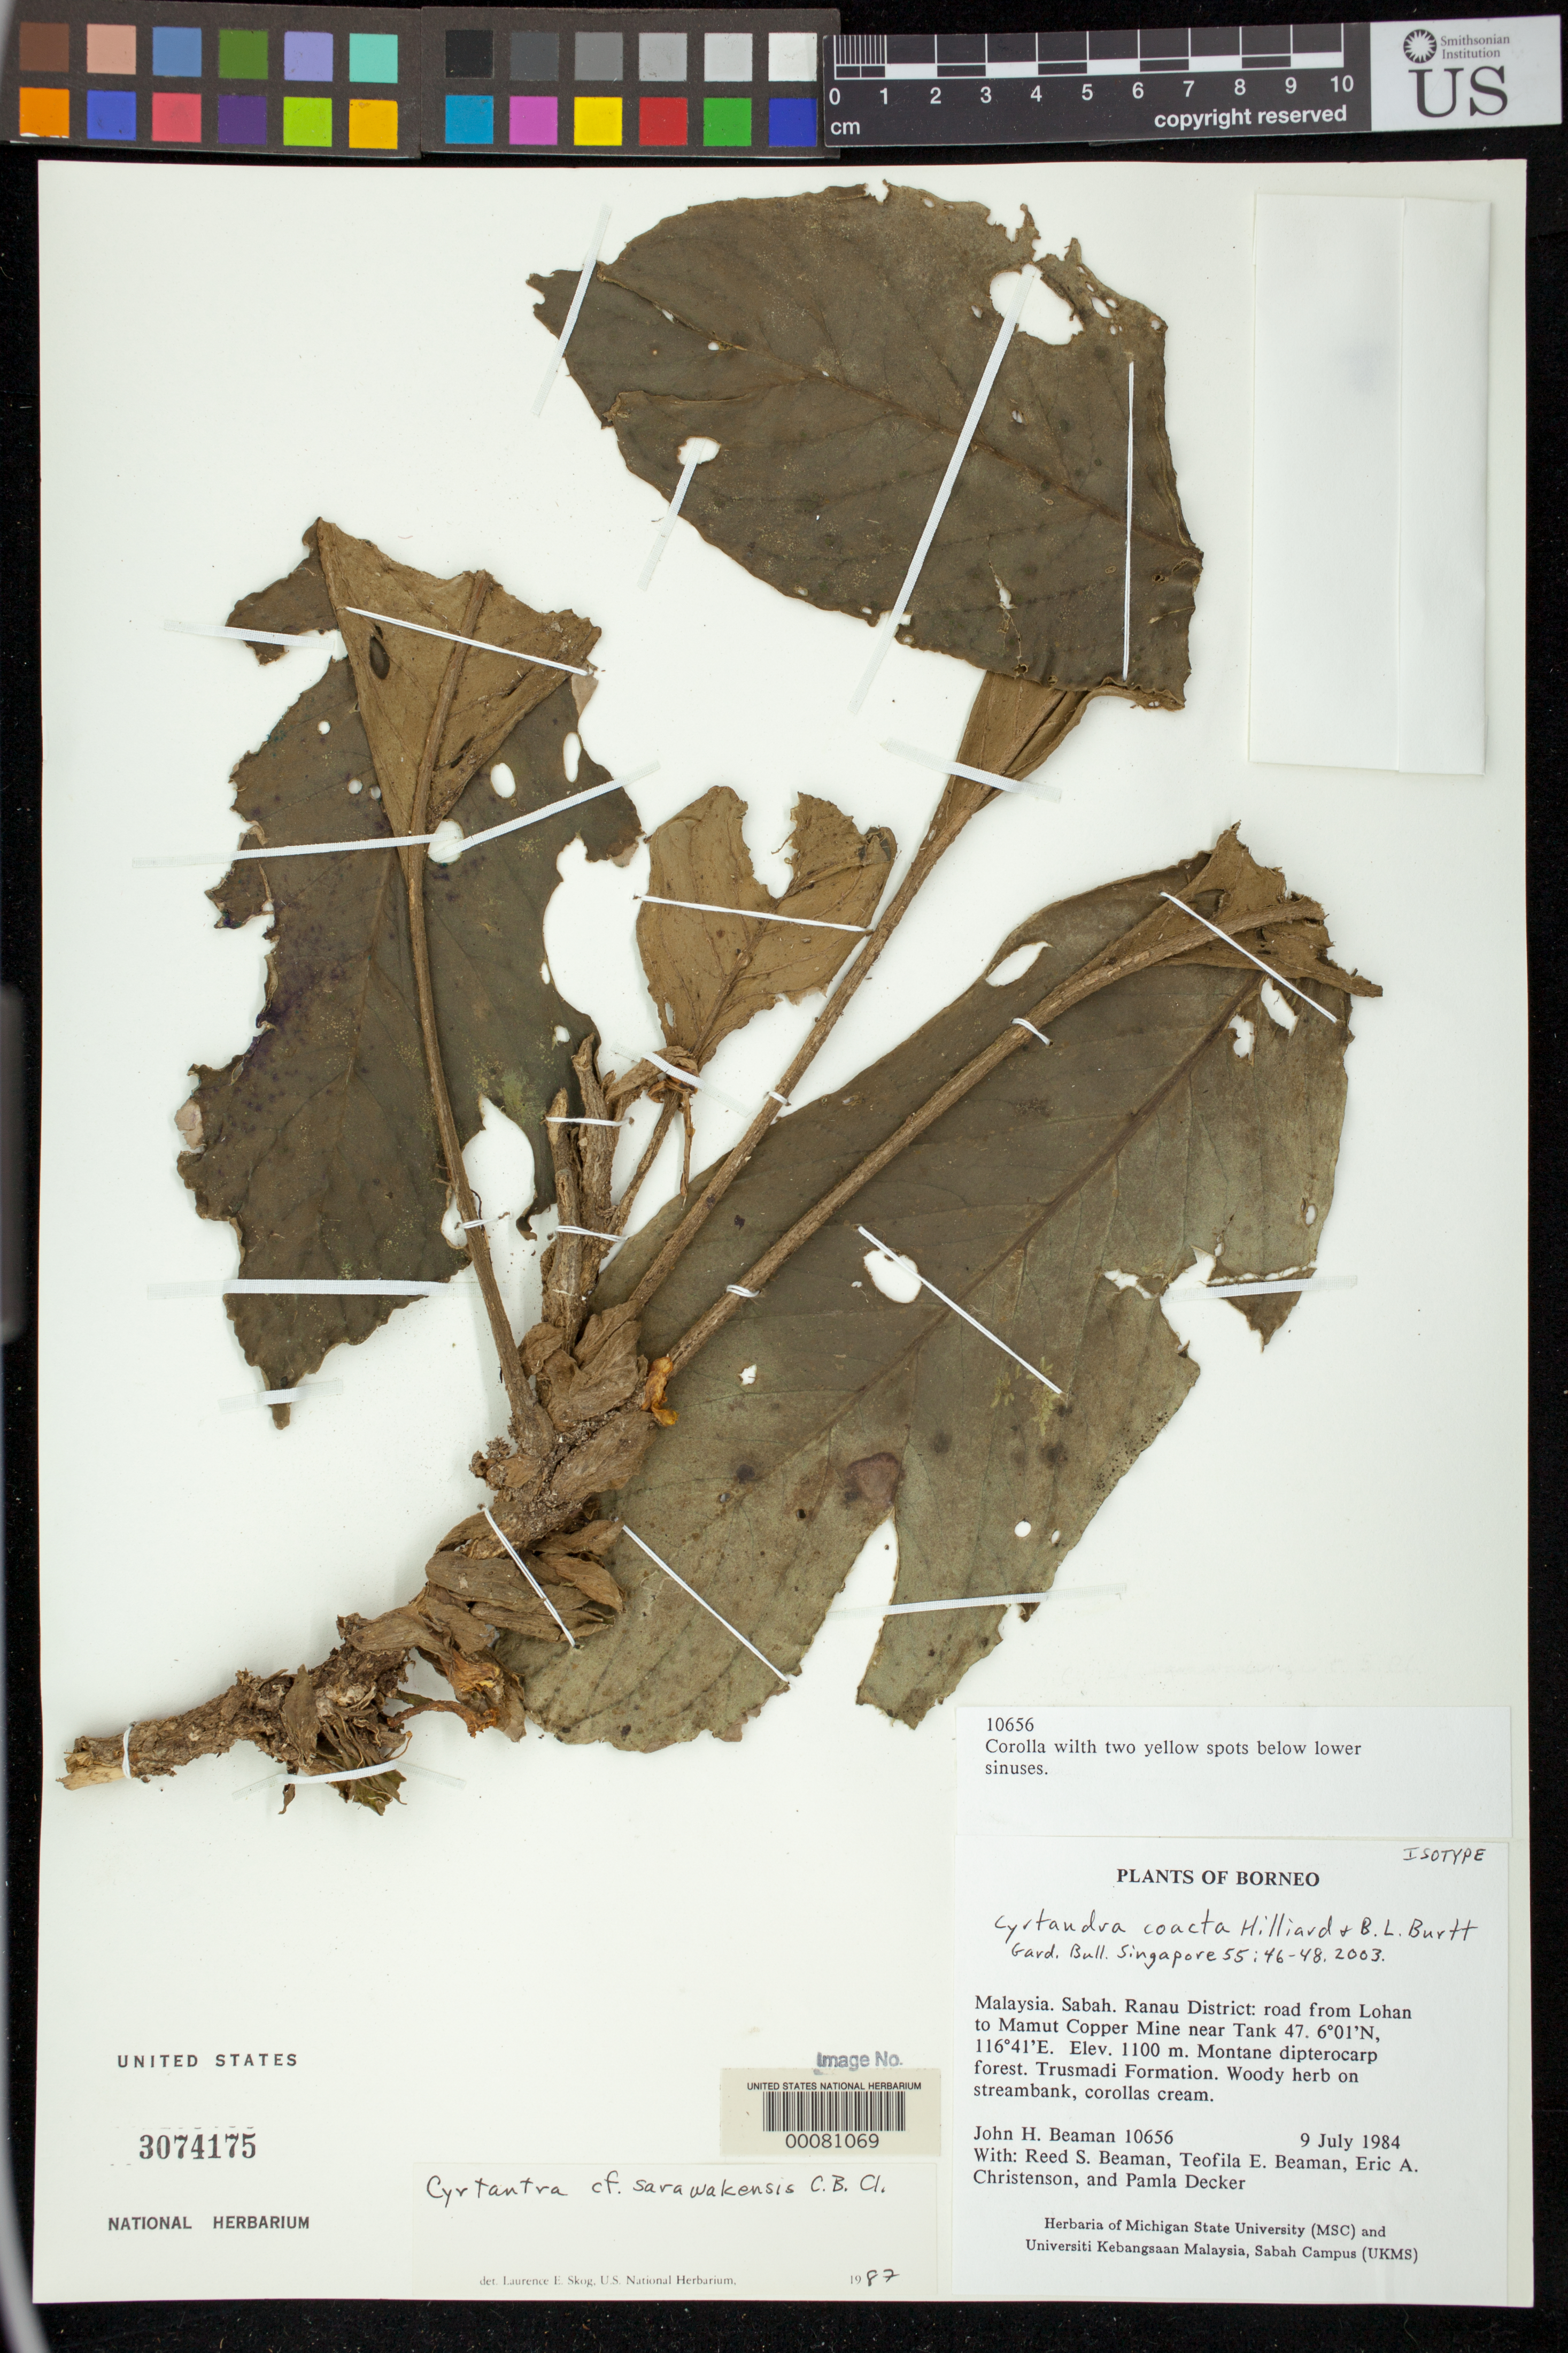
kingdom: Plantae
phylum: Tracheophyta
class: Magnoliopsida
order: Lamiales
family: Gesneriaceae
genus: Cyrtandra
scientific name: Cyrtandra coacta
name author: Hilliard & B.L. Burtt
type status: Isotype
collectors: J. H. Beaman & et al.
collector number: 10656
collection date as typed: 09 Jul 1984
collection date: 1984-07-09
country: Malaysia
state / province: Sabah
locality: Malaysia. Sabah. Ranau District: road from Lohan to Mamut Copper Mine near Tank 47.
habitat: Montane dipterocarp forest. Trusmadi formation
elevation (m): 1100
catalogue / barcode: US 3074175